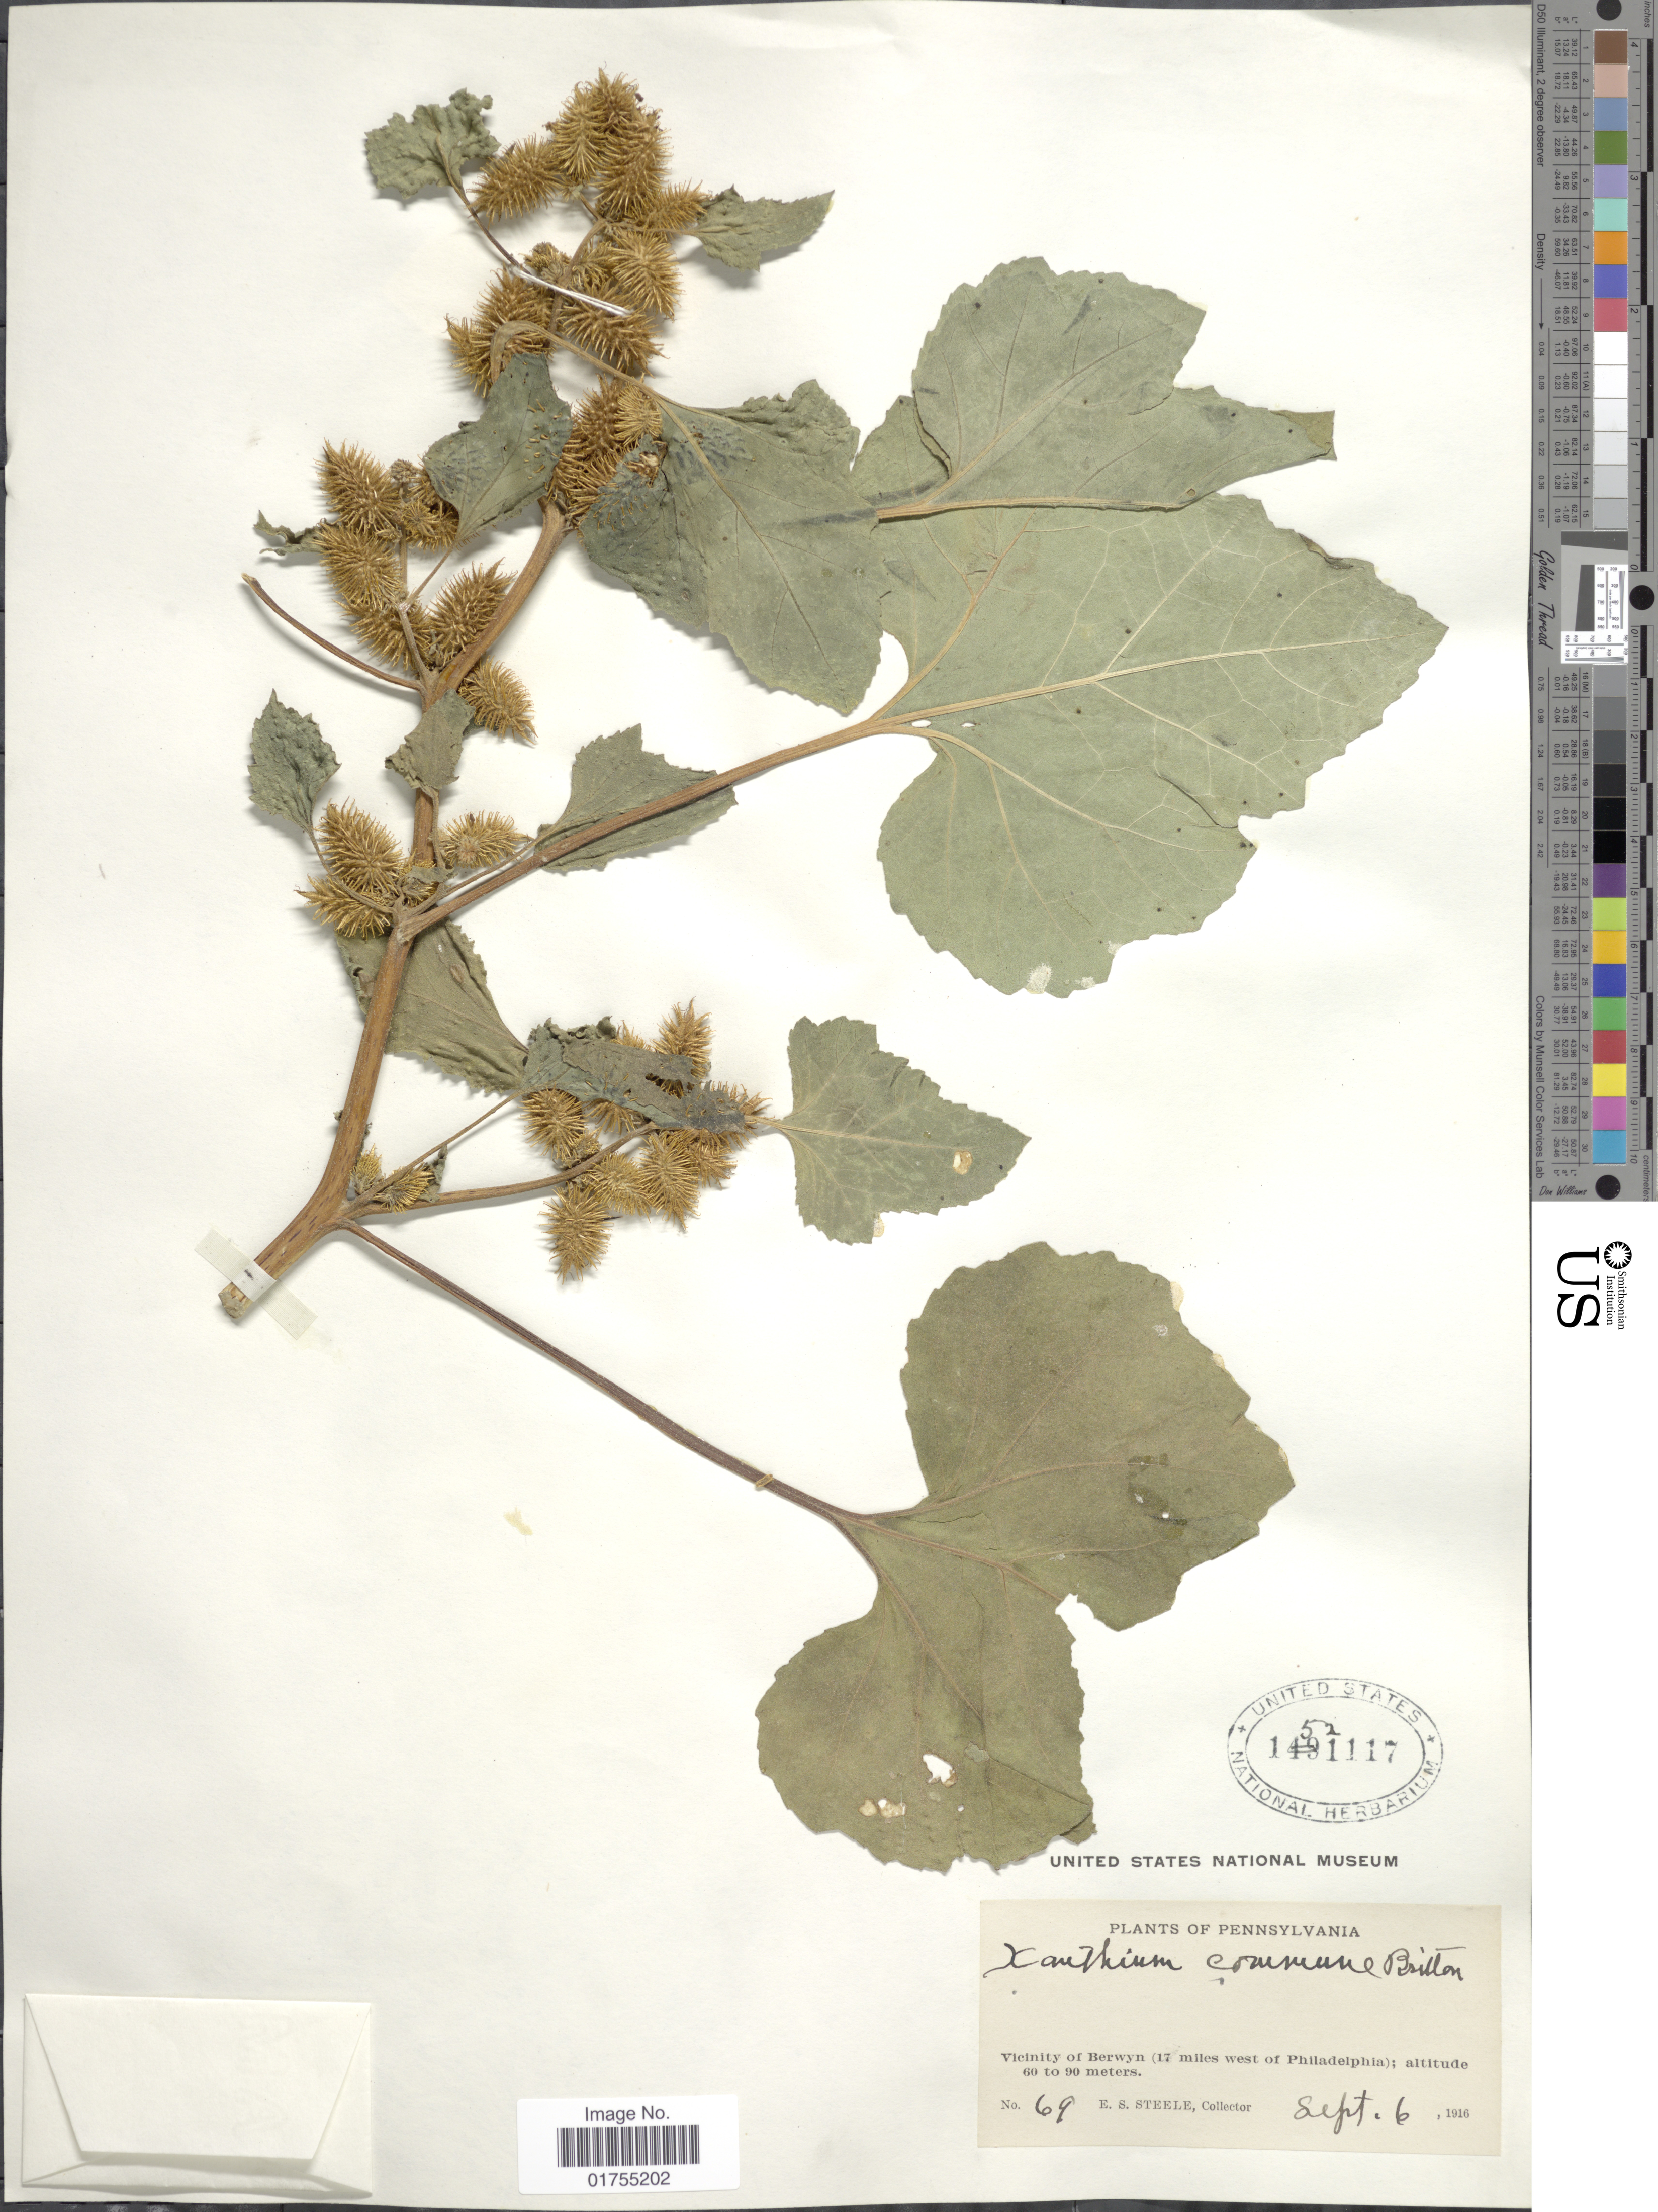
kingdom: Plantae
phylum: Tracheophyta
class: Magnoliopsida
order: Asterales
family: Asteraceae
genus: Xanthium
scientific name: Xanthium strumarium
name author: L.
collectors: E. Steele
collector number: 69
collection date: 1916-09-06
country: United States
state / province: Pennsylvania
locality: Vicinity of Berwyn (17 miles west of Philadelphia)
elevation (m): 60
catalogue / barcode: US 1521117